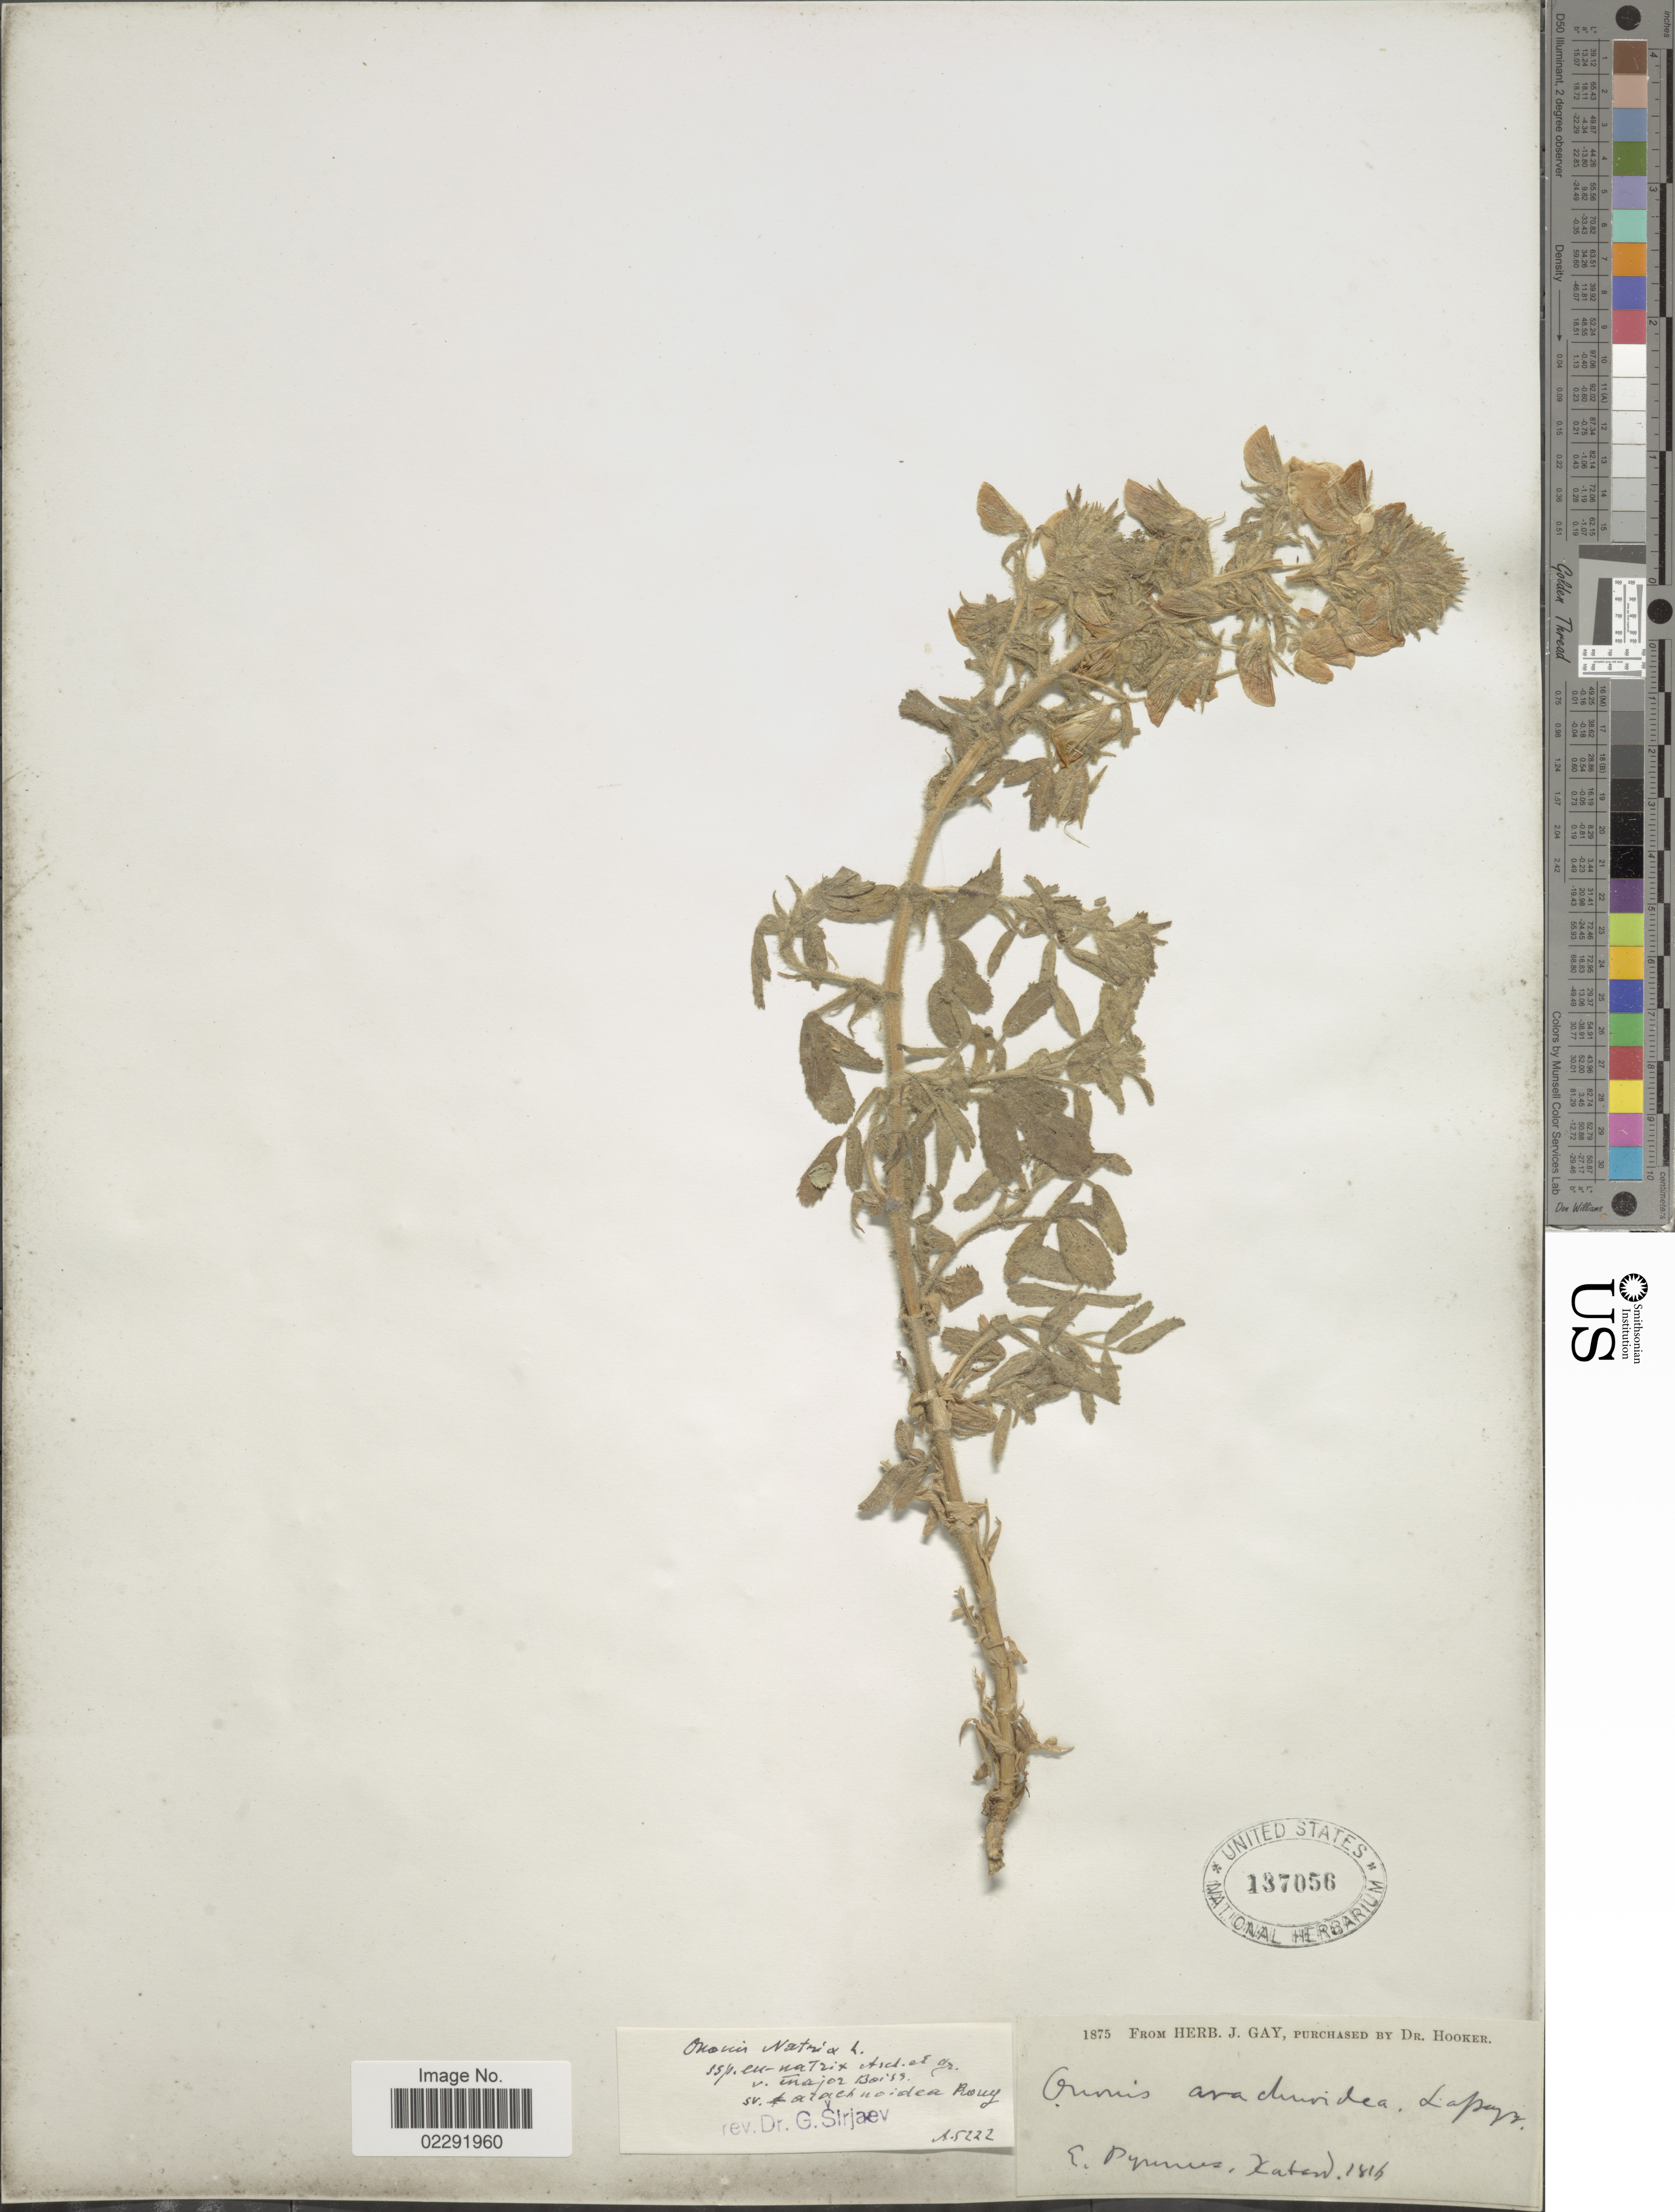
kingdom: Plantae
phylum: Tracheophyta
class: Magnoliopsida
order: Fabales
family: Fabaceae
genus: Ononis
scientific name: Ononis natrix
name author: L.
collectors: ex herb. J. Gay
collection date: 1814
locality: E. Pyrinees, Xatav. [interpreted]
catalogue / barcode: US 137056